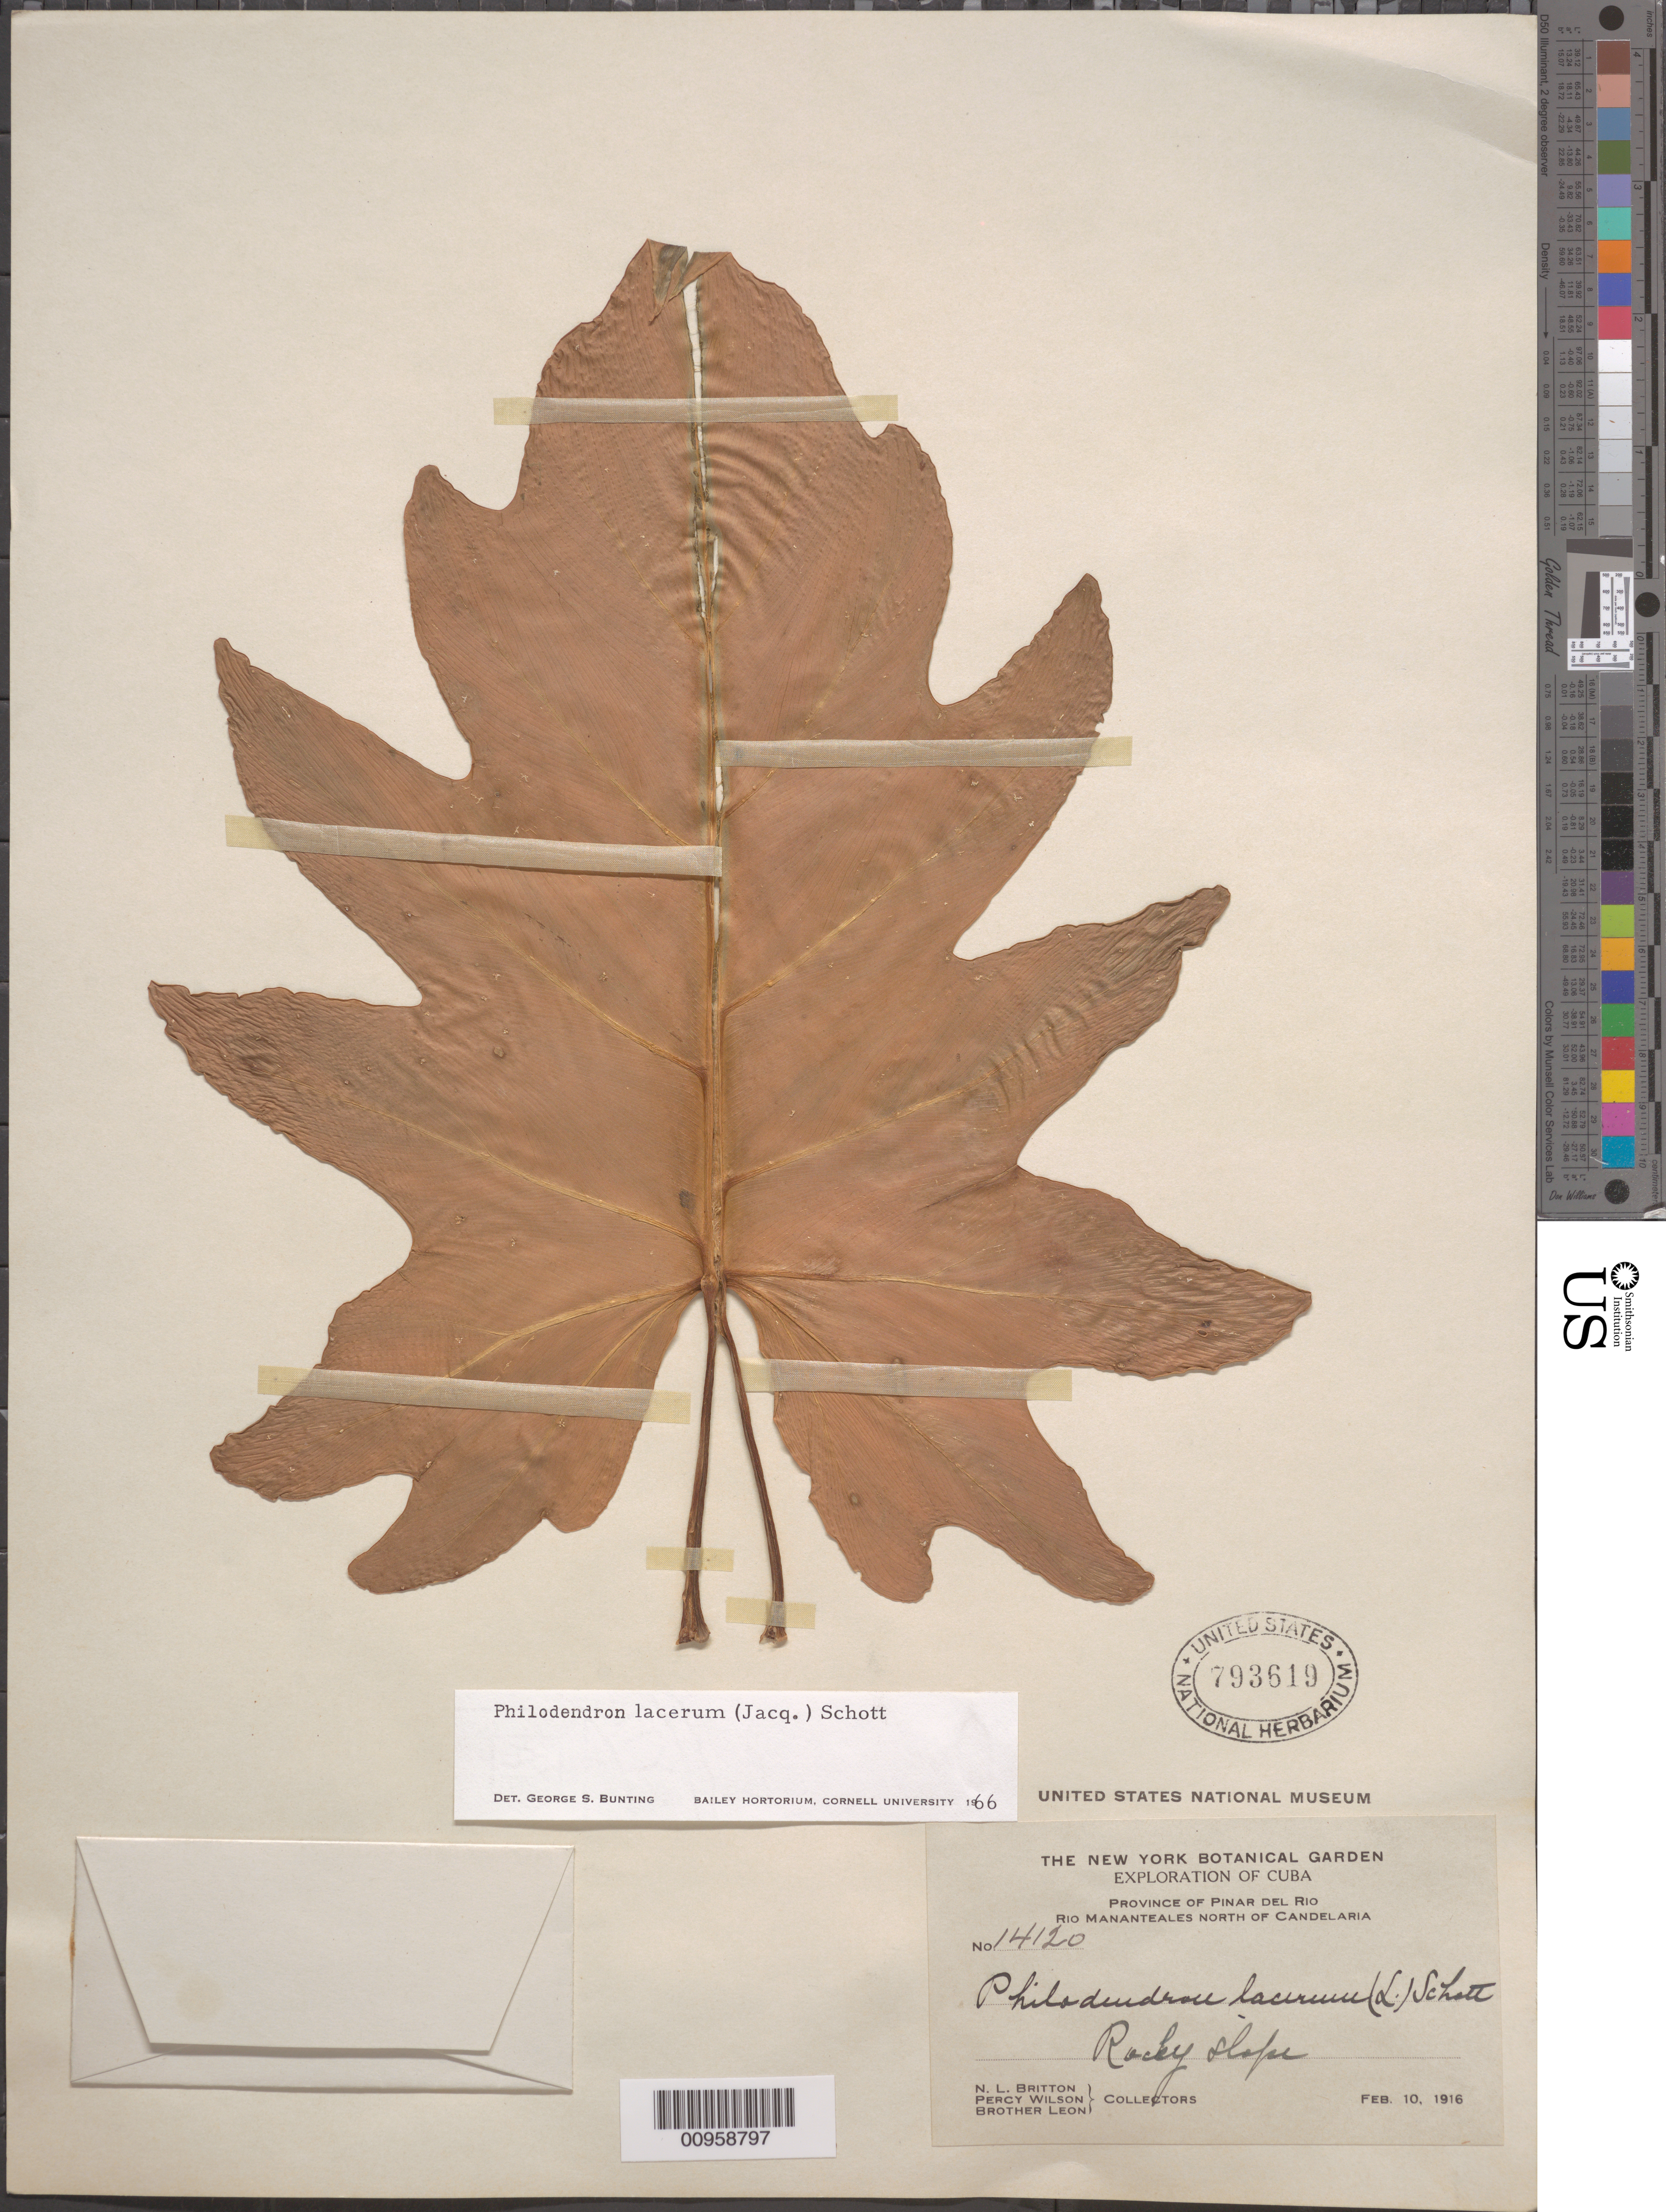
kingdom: Plantae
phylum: Tracheophyta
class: Liliopsida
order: Alismatales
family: Araceae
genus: Philodendron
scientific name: Philodendron lacerum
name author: (Jacq.) Schott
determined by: Bunting, G. S.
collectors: N. Britton, P. Wilson & Bro. León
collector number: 14120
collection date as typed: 10 Feb 1916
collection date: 1916-02-10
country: Cuba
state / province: Pinar del Rio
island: Cuba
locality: Rio Mananteales, N of Candelaria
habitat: Rocky slope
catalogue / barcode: US 793619